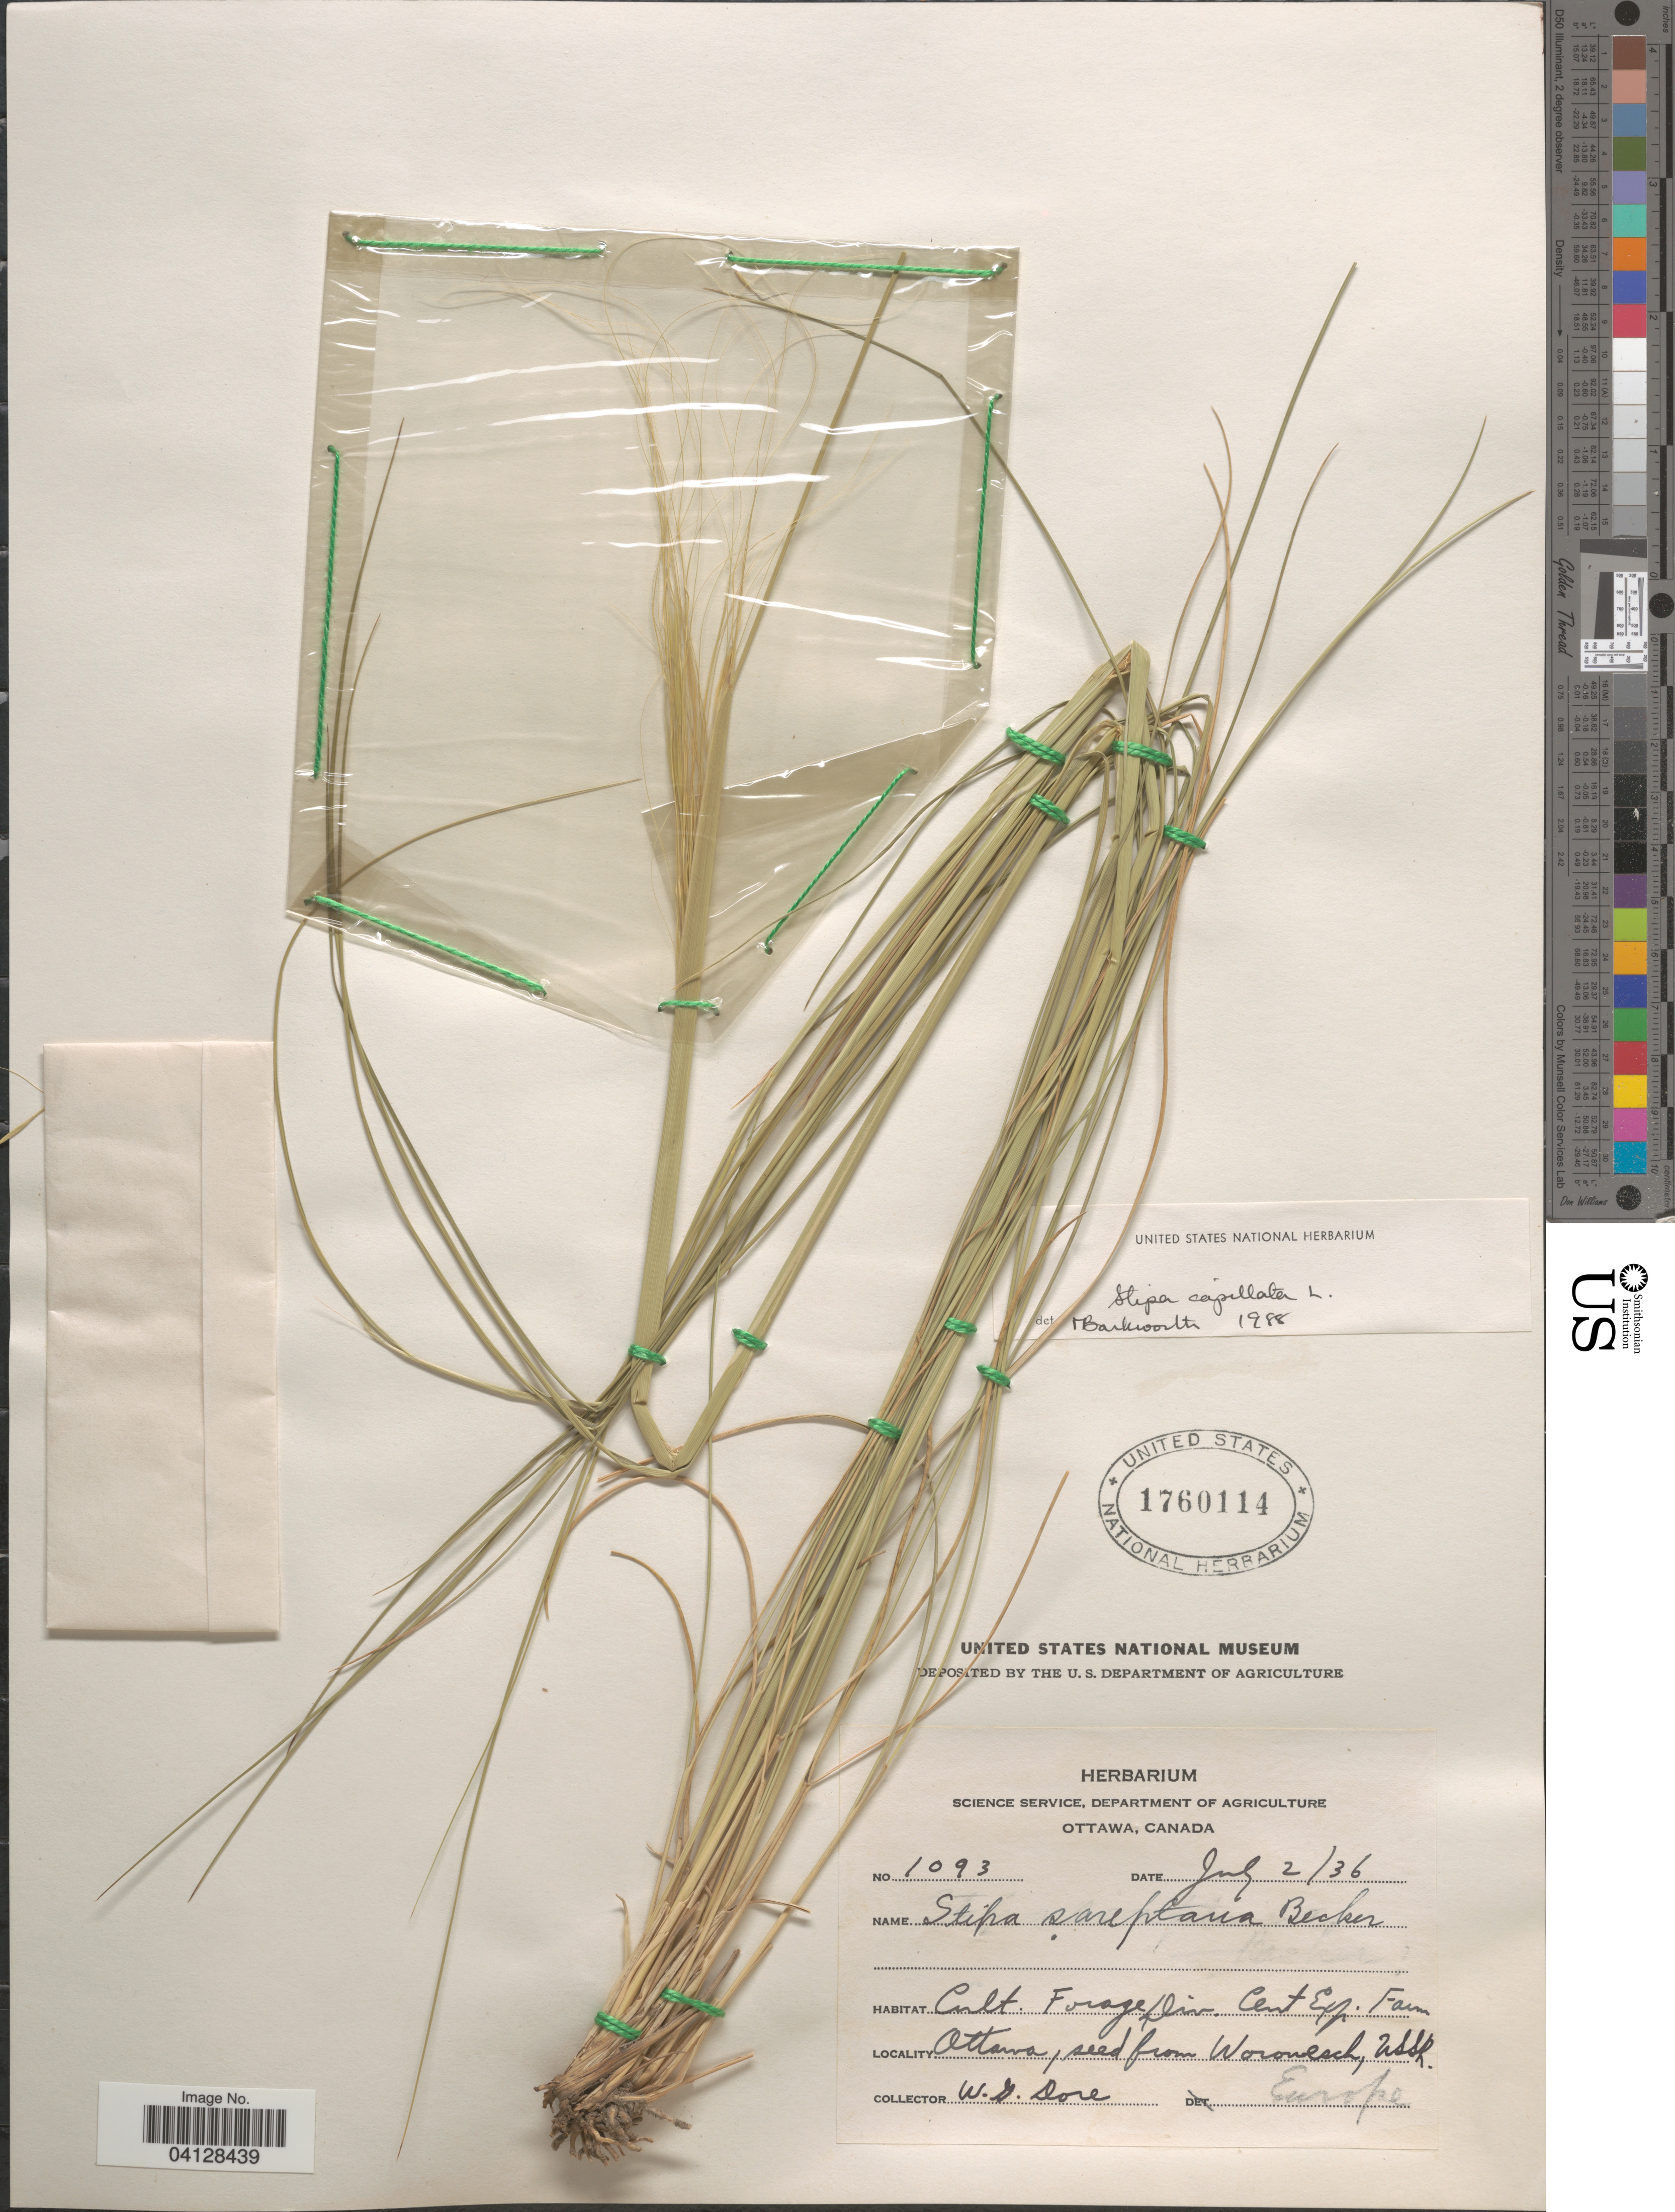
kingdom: Plantae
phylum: Tracheophyta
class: Liliopsida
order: Poales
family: Poaceae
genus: Stipa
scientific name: Stipa capillata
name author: L.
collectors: W. Dore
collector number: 1093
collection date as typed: Transcribed d/m/y: 2/7/36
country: Canada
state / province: Ontario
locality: Cult. Forage Div. Cent Exp. Farm. Ottawa.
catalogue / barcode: US 1760114